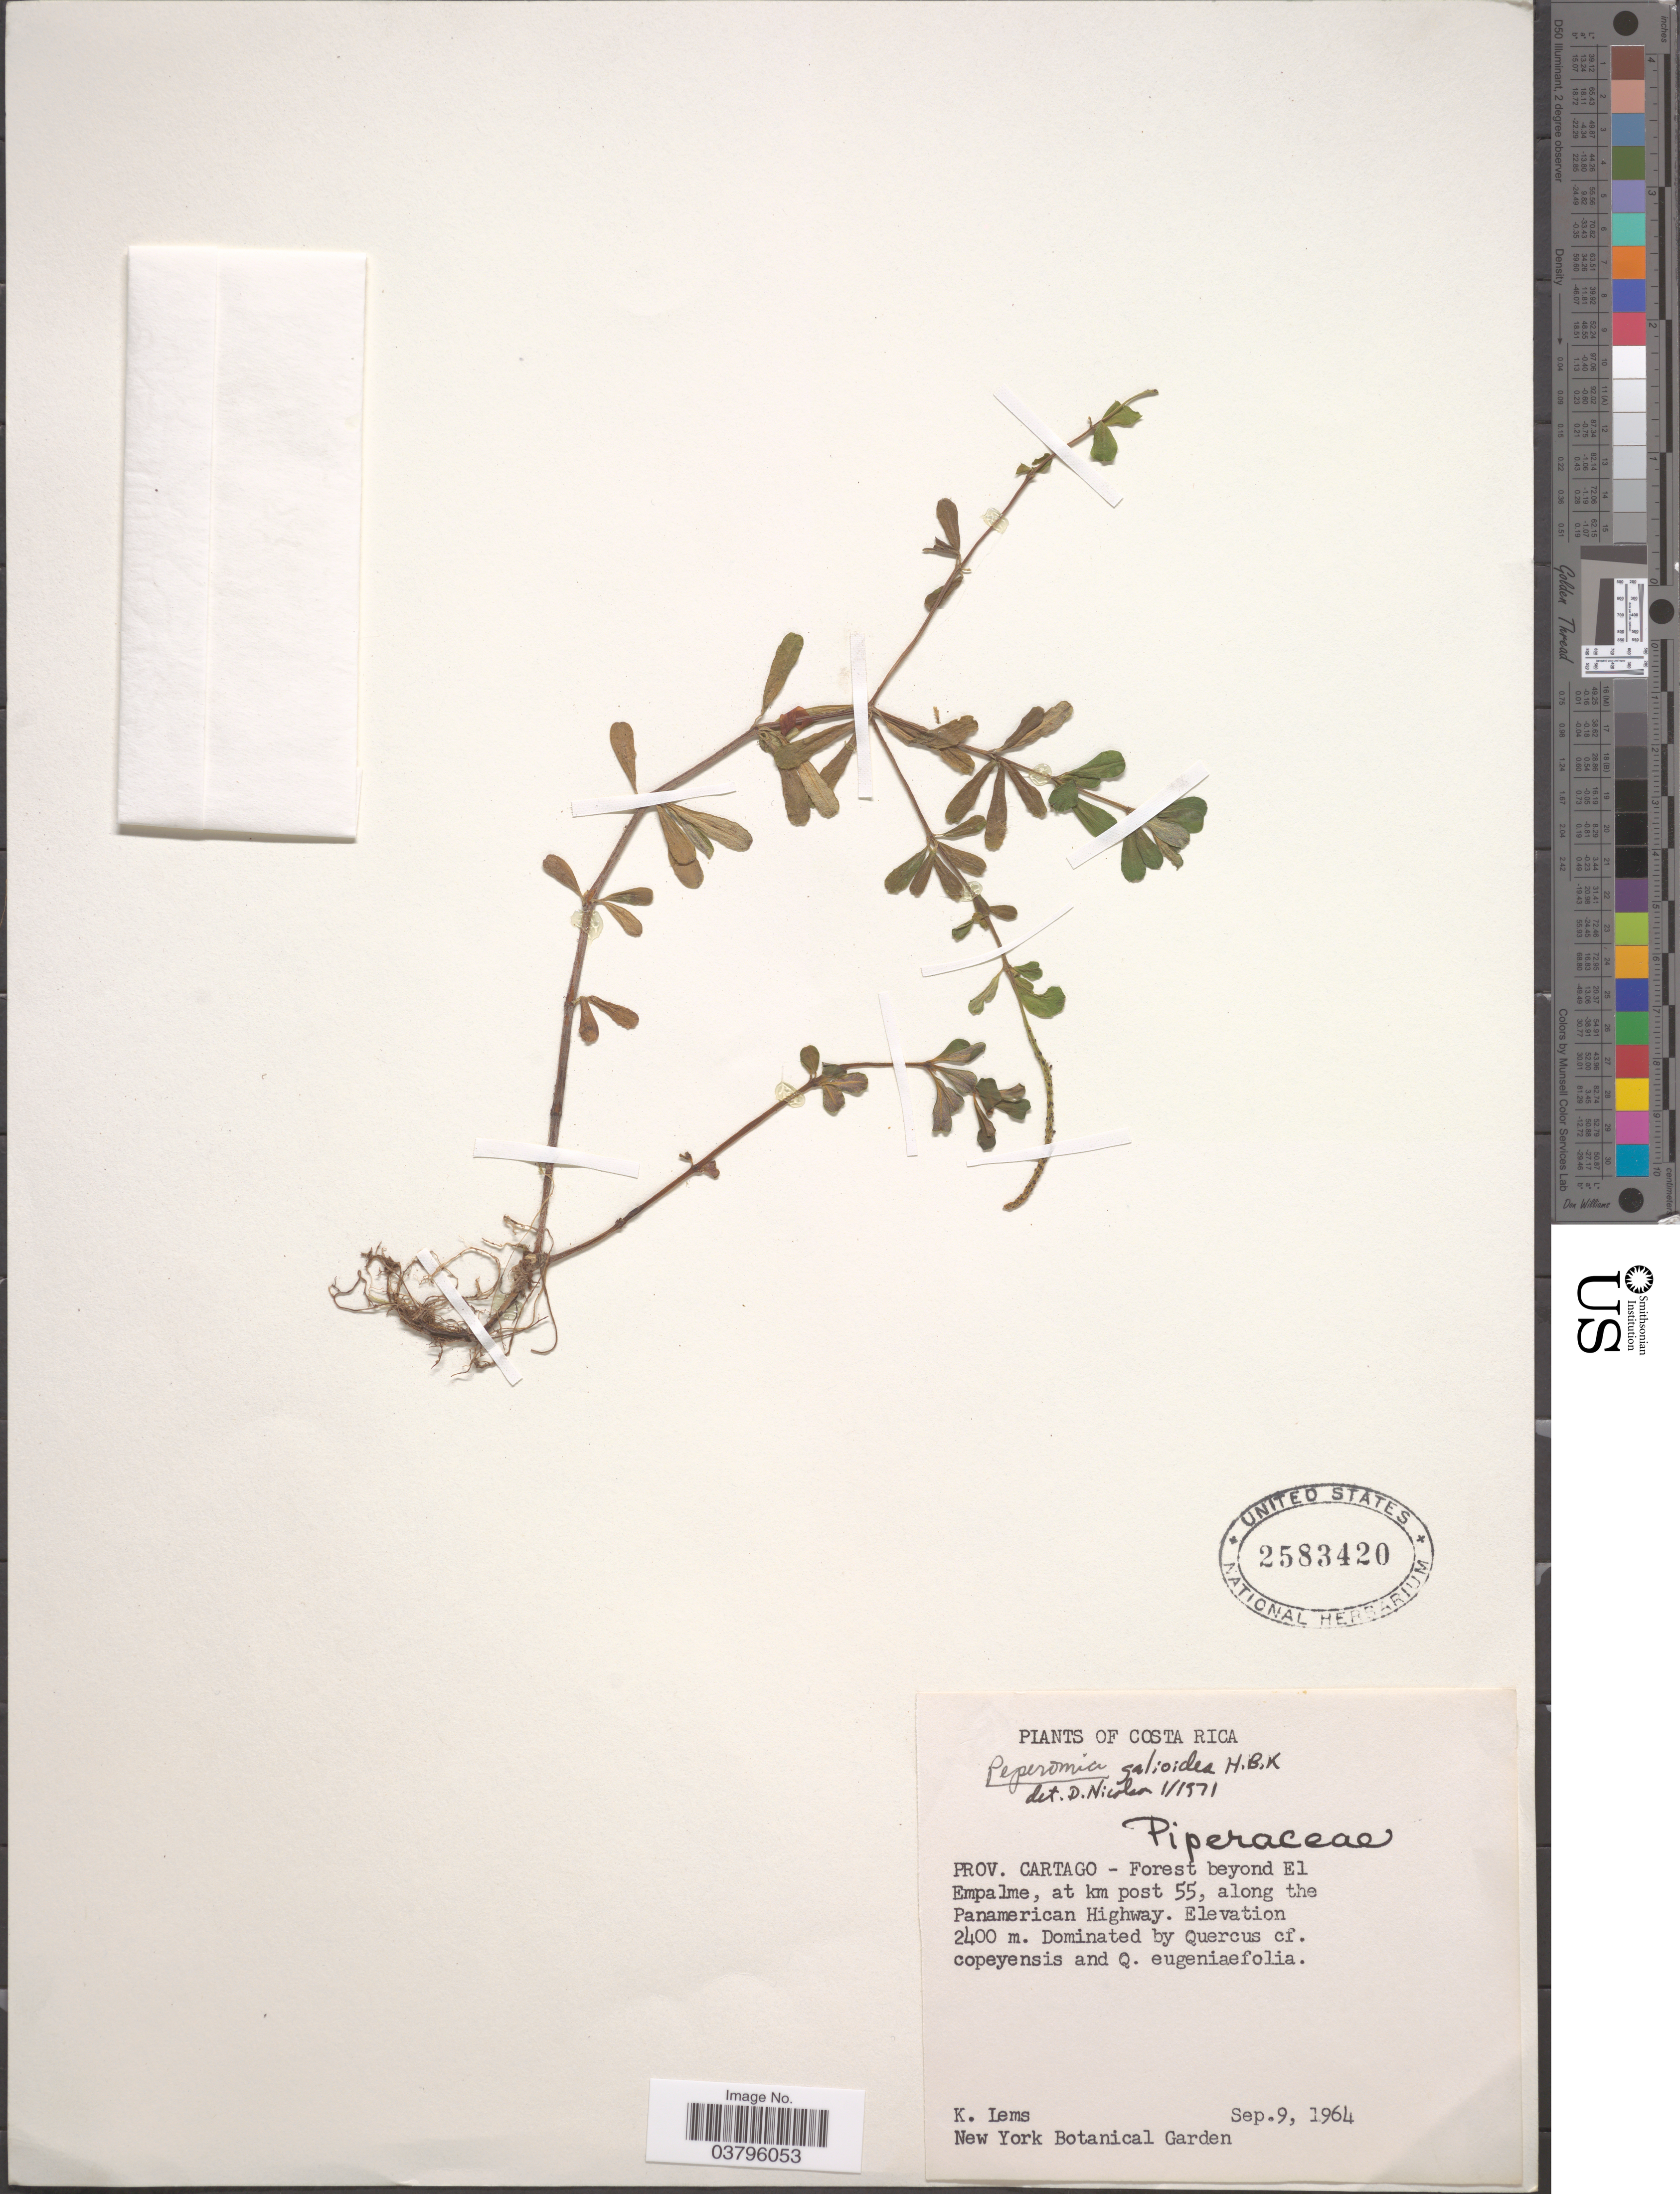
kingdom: Plantae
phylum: Tracheophyta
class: Magnoliopsida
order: Piperales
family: Piperaceae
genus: Peperomia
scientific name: Peperomia leptophylla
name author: Miq.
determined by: Jiménez, José Estaban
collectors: K. Lems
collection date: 1964-09-09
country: Costa Rica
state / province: Cartago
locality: Forest beyond El Empalme, at km post 55, along the Panamerican Highway.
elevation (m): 2400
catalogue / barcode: US 2583420